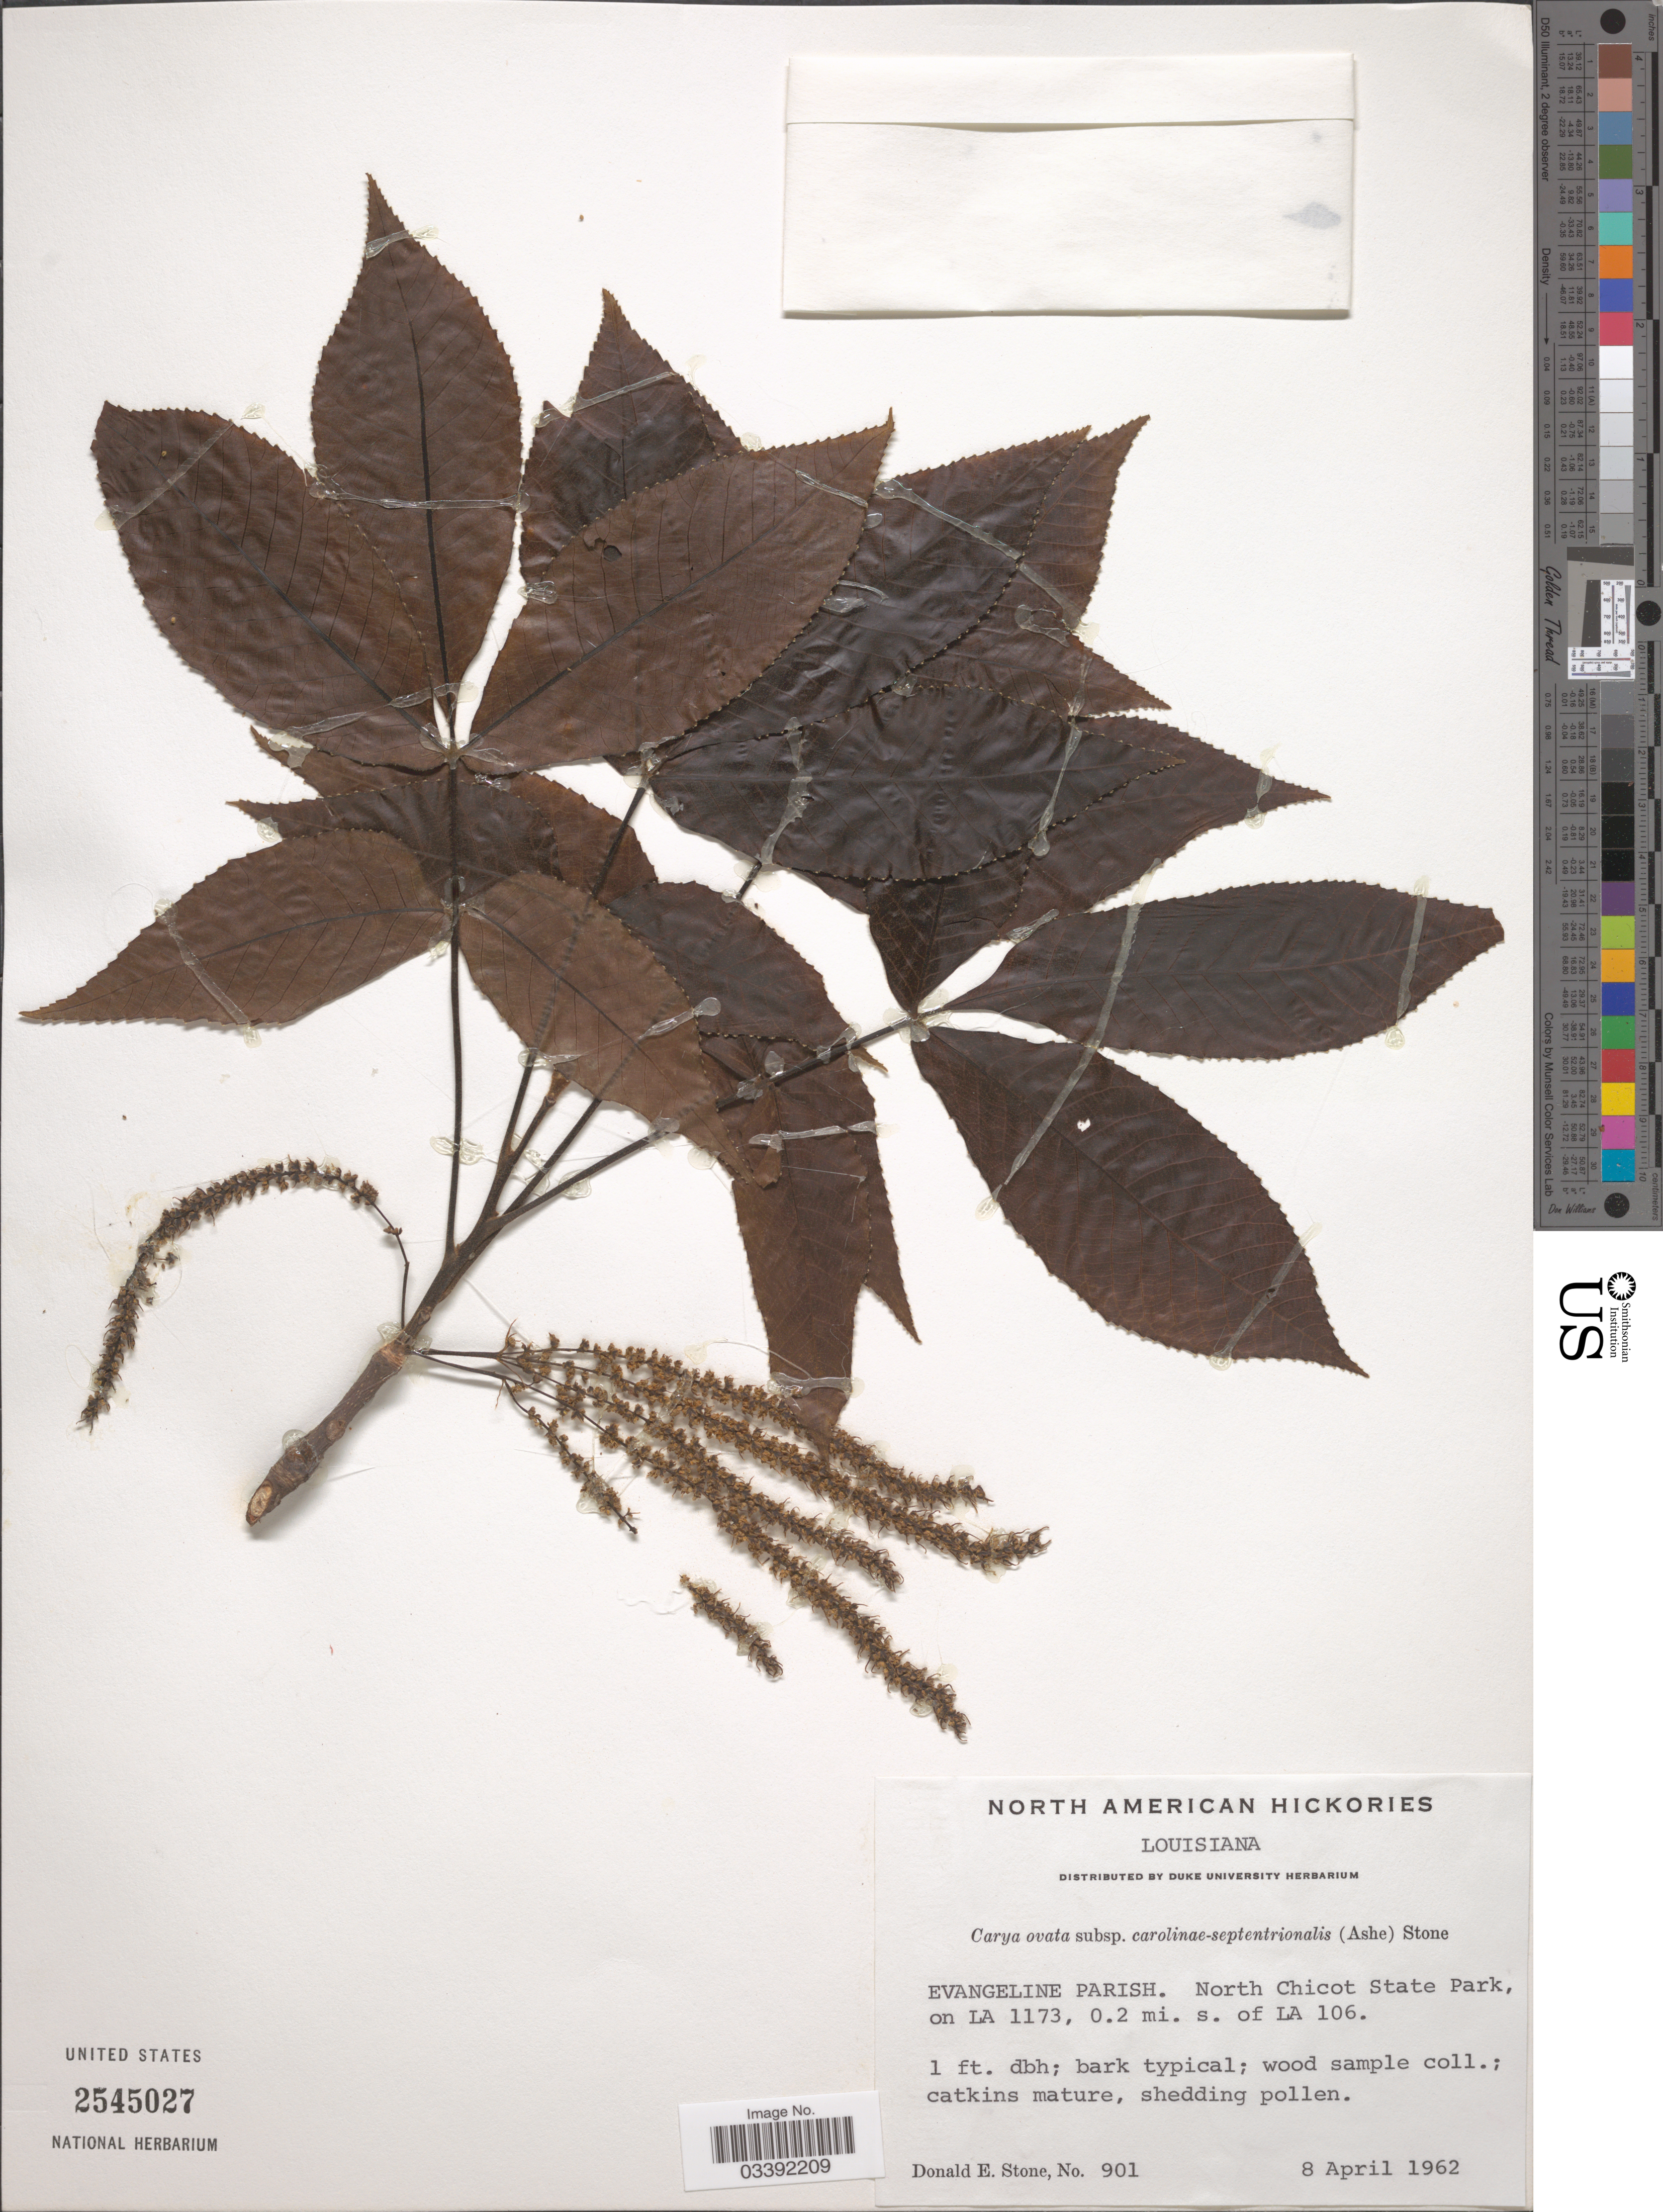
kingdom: Plantae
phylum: Tracheophyta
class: Magnoliopsida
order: Fagales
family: Juglandaceae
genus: Carya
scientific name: Carya ovata subsp. carolinae-septentrionalis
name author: (Ashe) Engl. & Graebn.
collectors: D. Stone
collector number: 901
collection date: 1962-04-08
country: United States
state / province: Louisiana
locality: Evangeline Parish. North Chicot State Park, on LA 1173, 0.2 mi. s. of LA 106.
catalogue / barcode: US 2545027